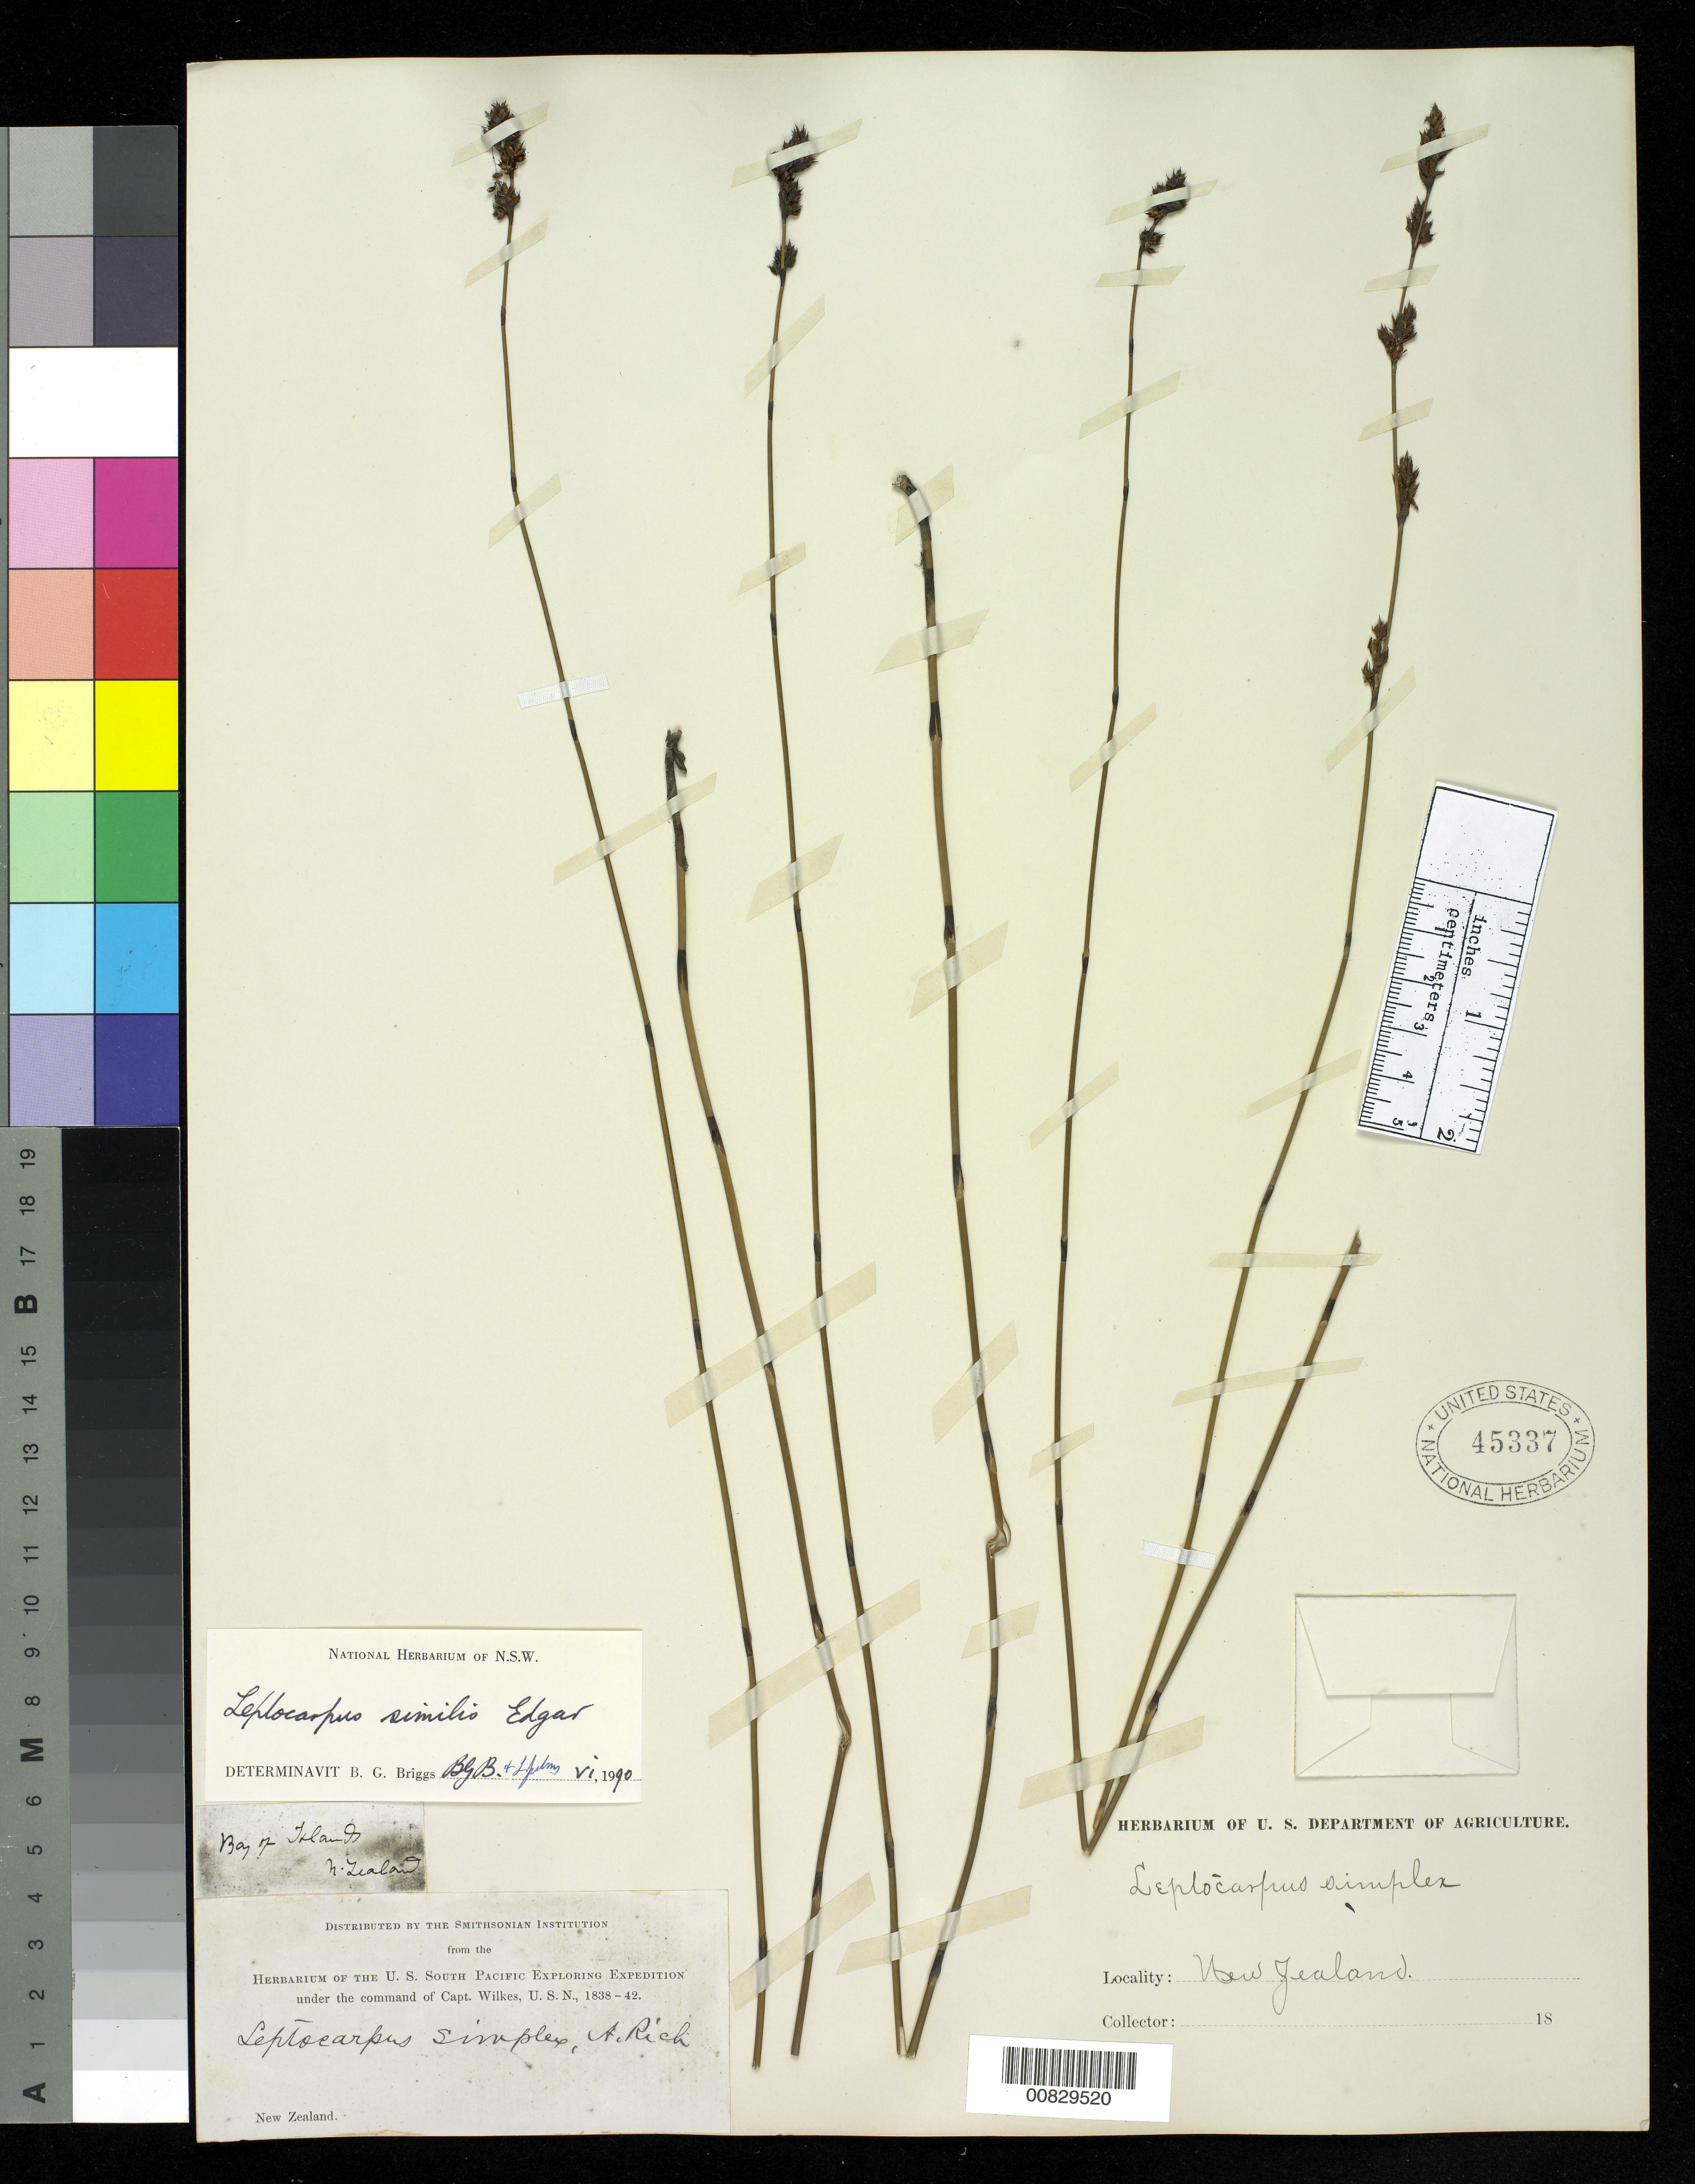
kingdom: Plantae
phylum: Tracheophyta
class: Liliopsida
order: Poales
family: Restionaceae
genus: Leptocarpus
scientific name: Leptocarpus similis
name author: Edgar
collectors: Wilkes Explor. Exped.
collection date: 1838/1842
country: New Zealand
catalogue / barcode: US 45337